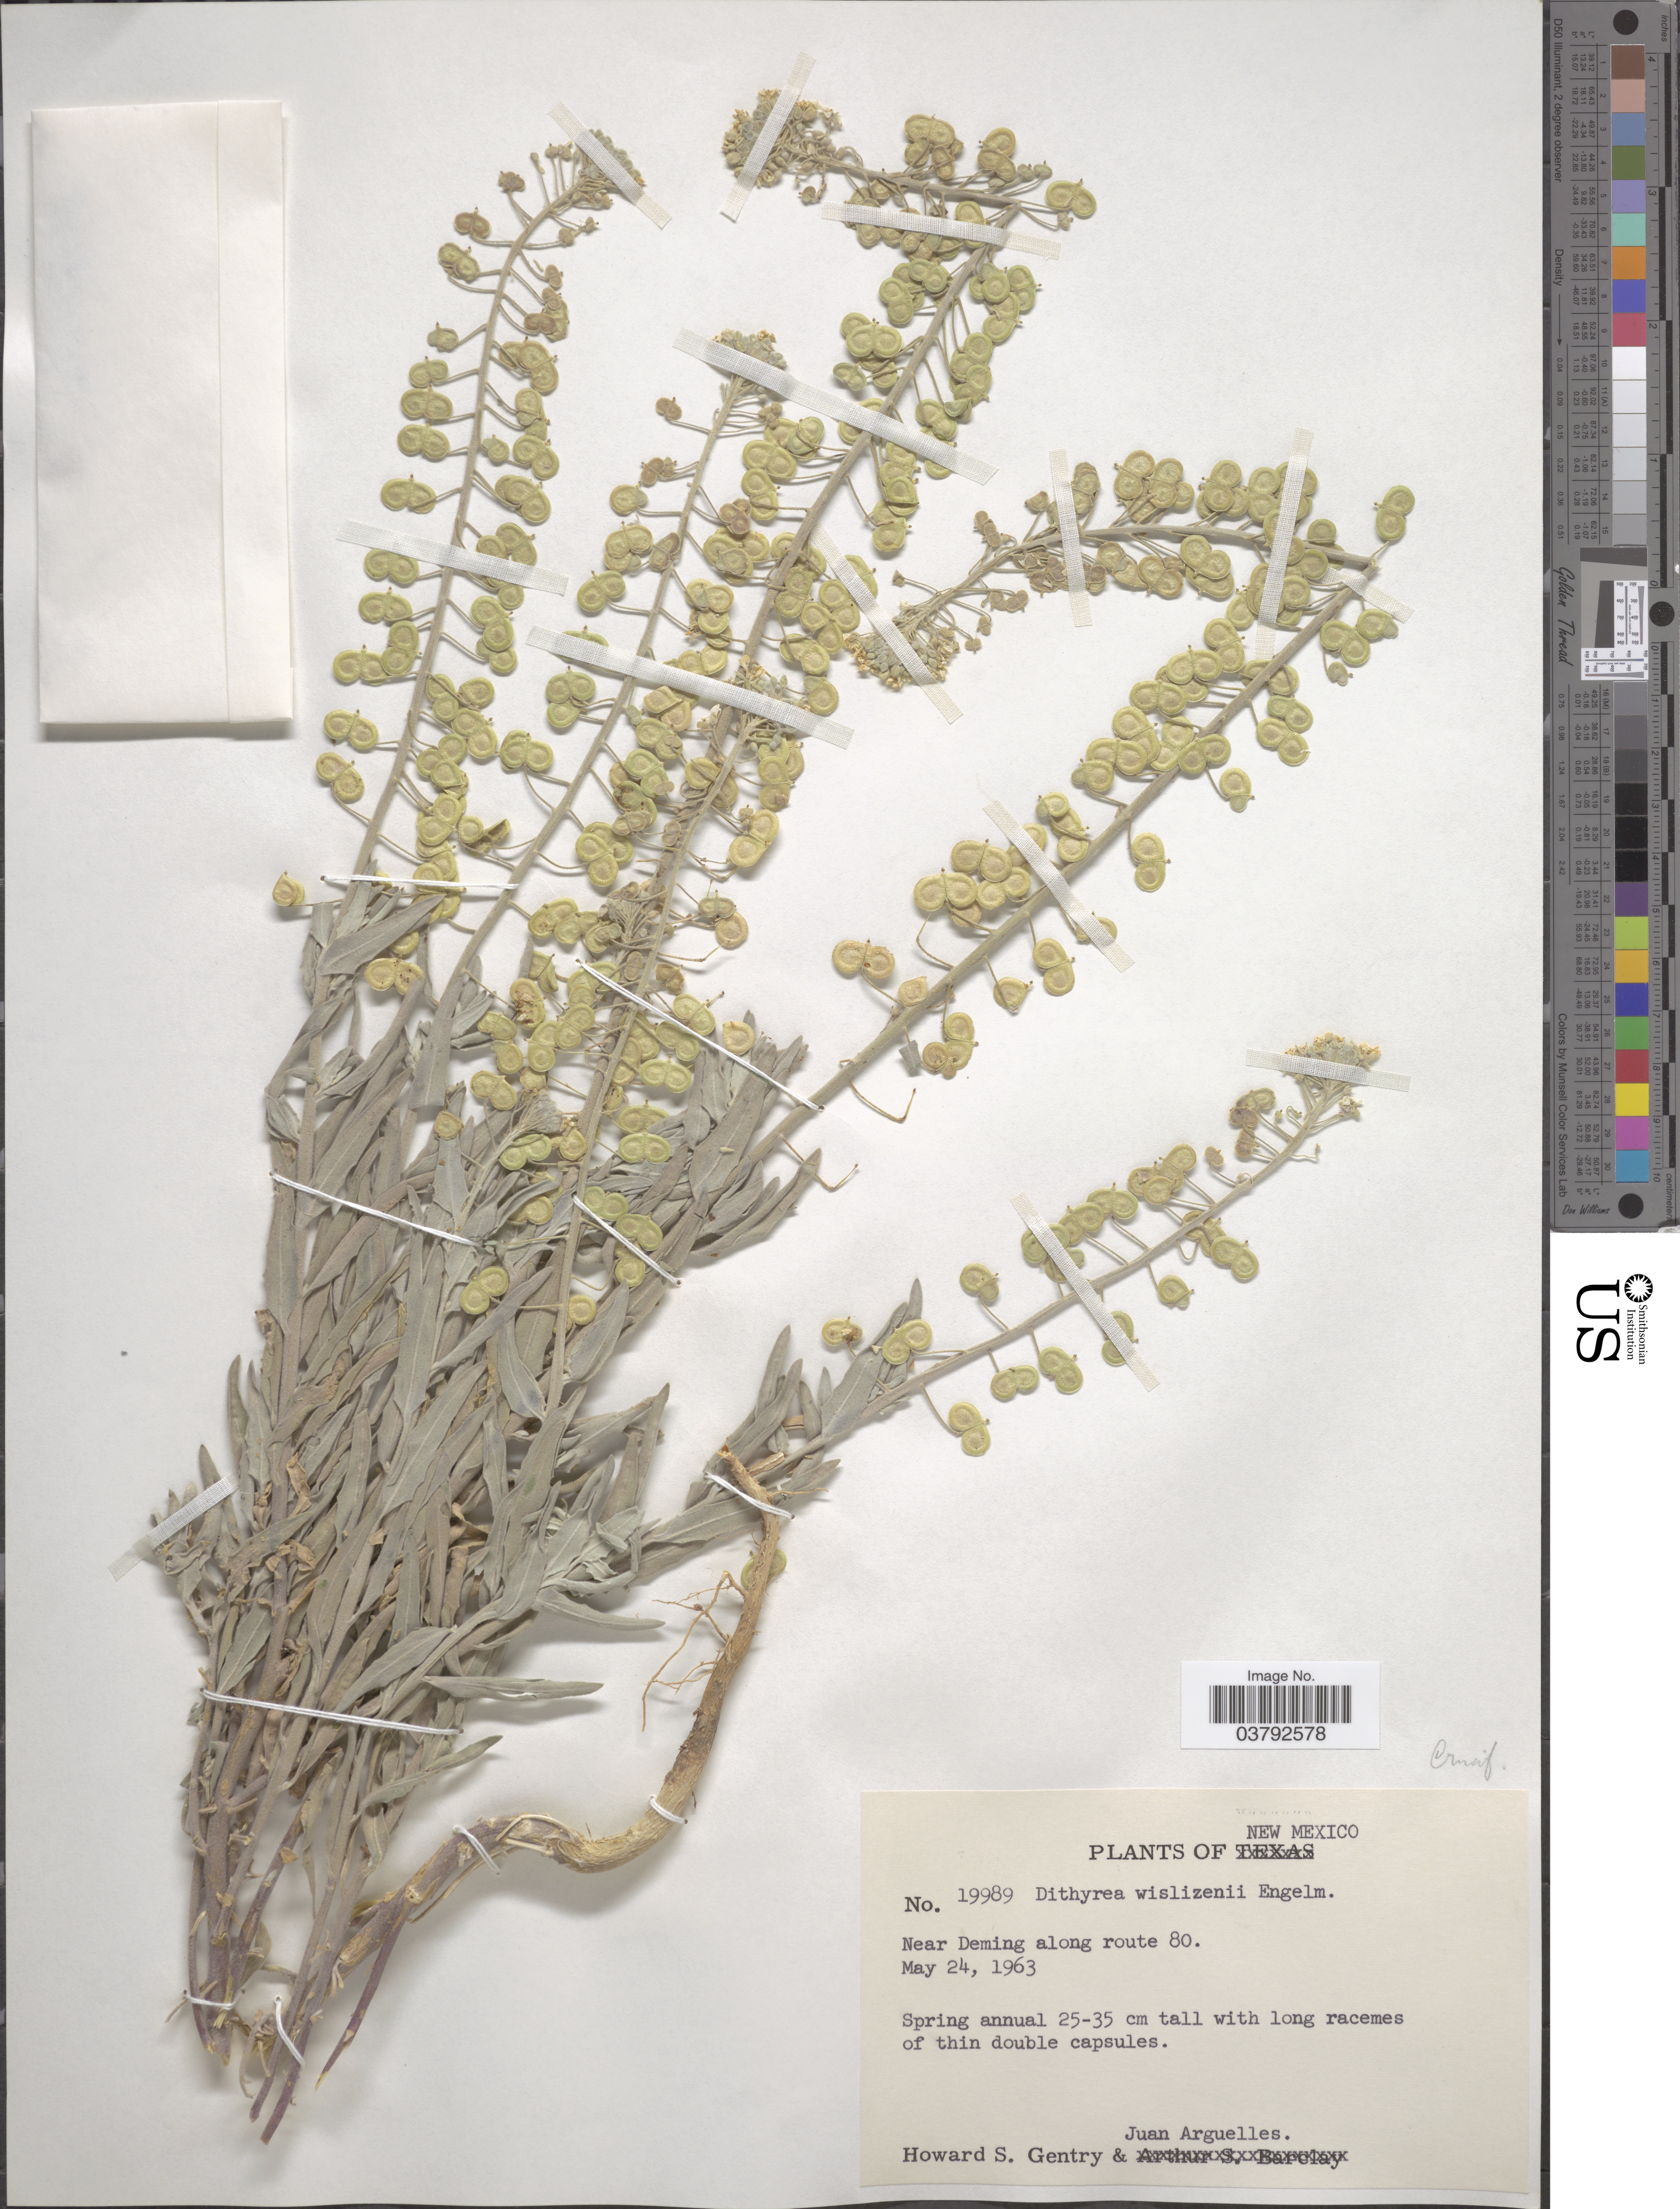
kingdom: Plantae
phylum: Tracheophyta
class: Magnoliopsida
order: Brassicales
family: Brassicaceae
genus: Dithyrea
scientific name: Dithyrea wislizeni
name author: Engelm.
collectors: H. S. Gentry & J. Arguelles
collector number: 19989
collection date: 1963-05-24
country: United States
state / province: New Mexico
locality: Near Deming along route 80.